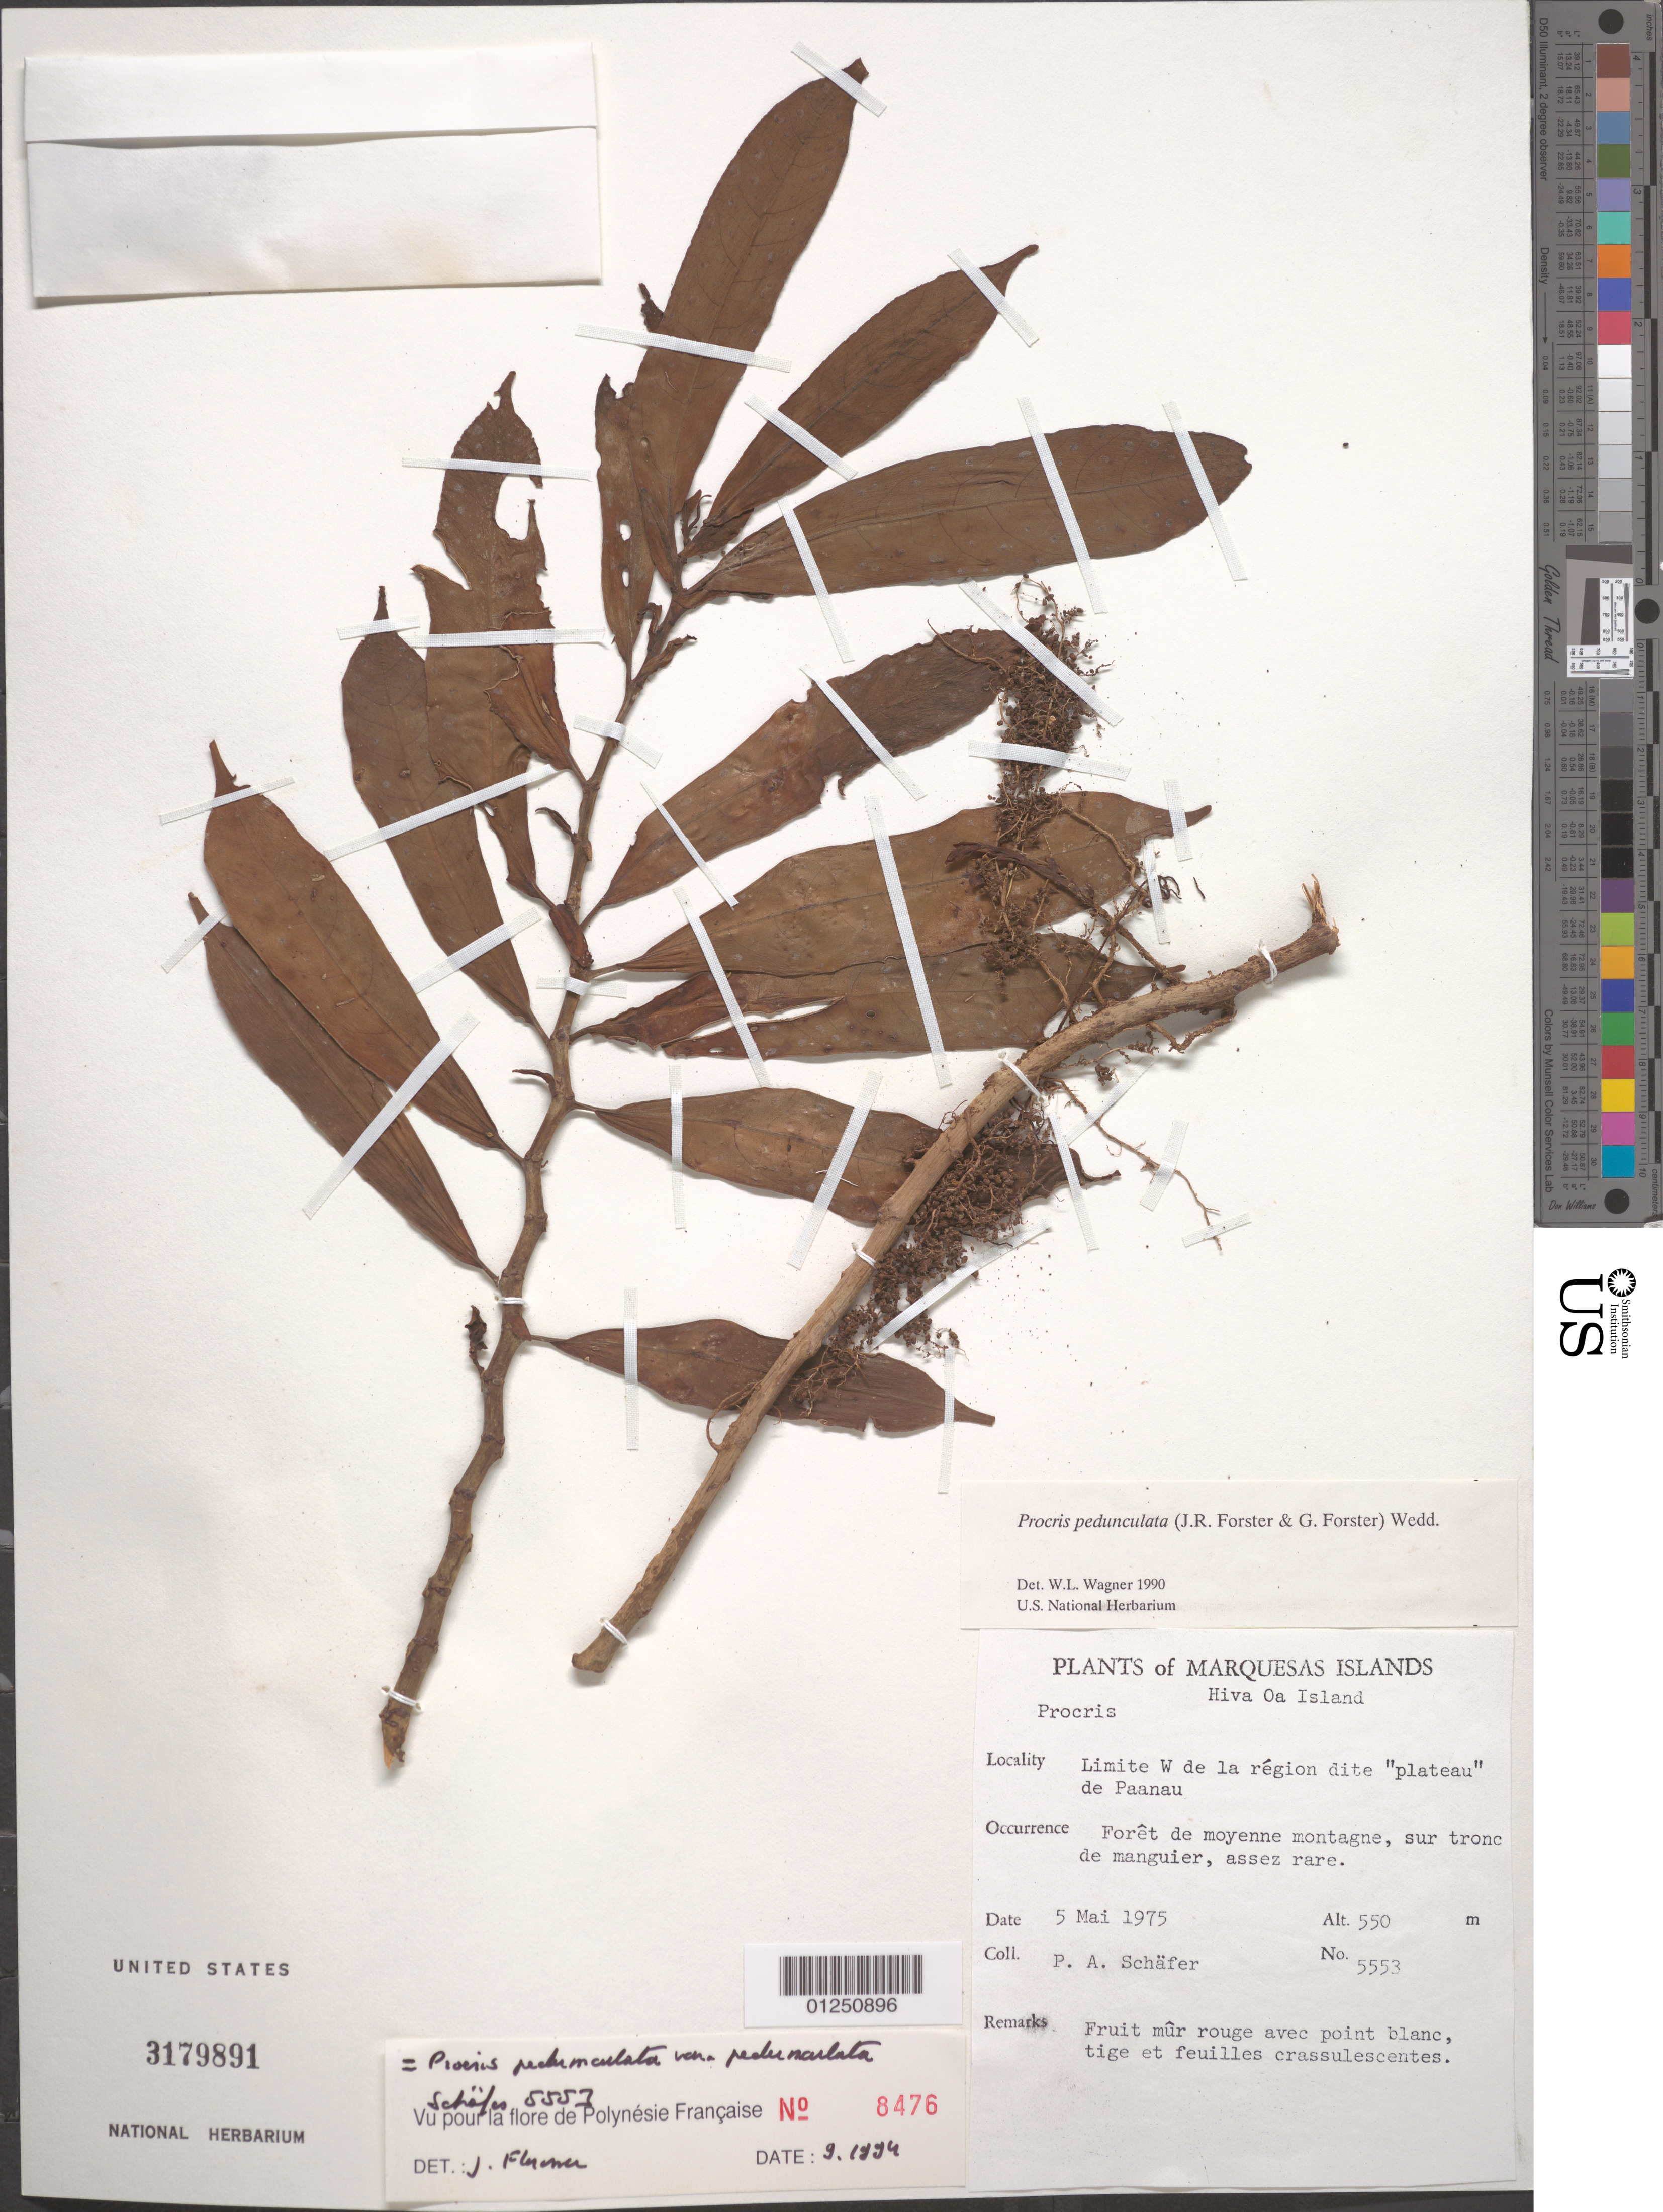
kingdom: Plantae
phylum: Tracheophyta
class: Magnoliopsida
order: Rosales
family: Urticaceae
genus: Procris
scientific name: Procris pedunculata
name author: (J.R. Forst. & G. Forst.) Wedd.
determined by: Wagner, W. L., (BOT), Smithsonian Institution - National Museum of Natural History (UNITED STATES)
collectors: P. A. Schäfer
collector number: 5553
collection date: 1975-05-05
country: French Polynesia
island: Hiva Oa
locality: Limite W de la région dite plateau de Paanau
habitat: Forêt de moyenne montagne, sur tronc de manguier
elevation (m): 550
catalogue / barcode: US 3179891